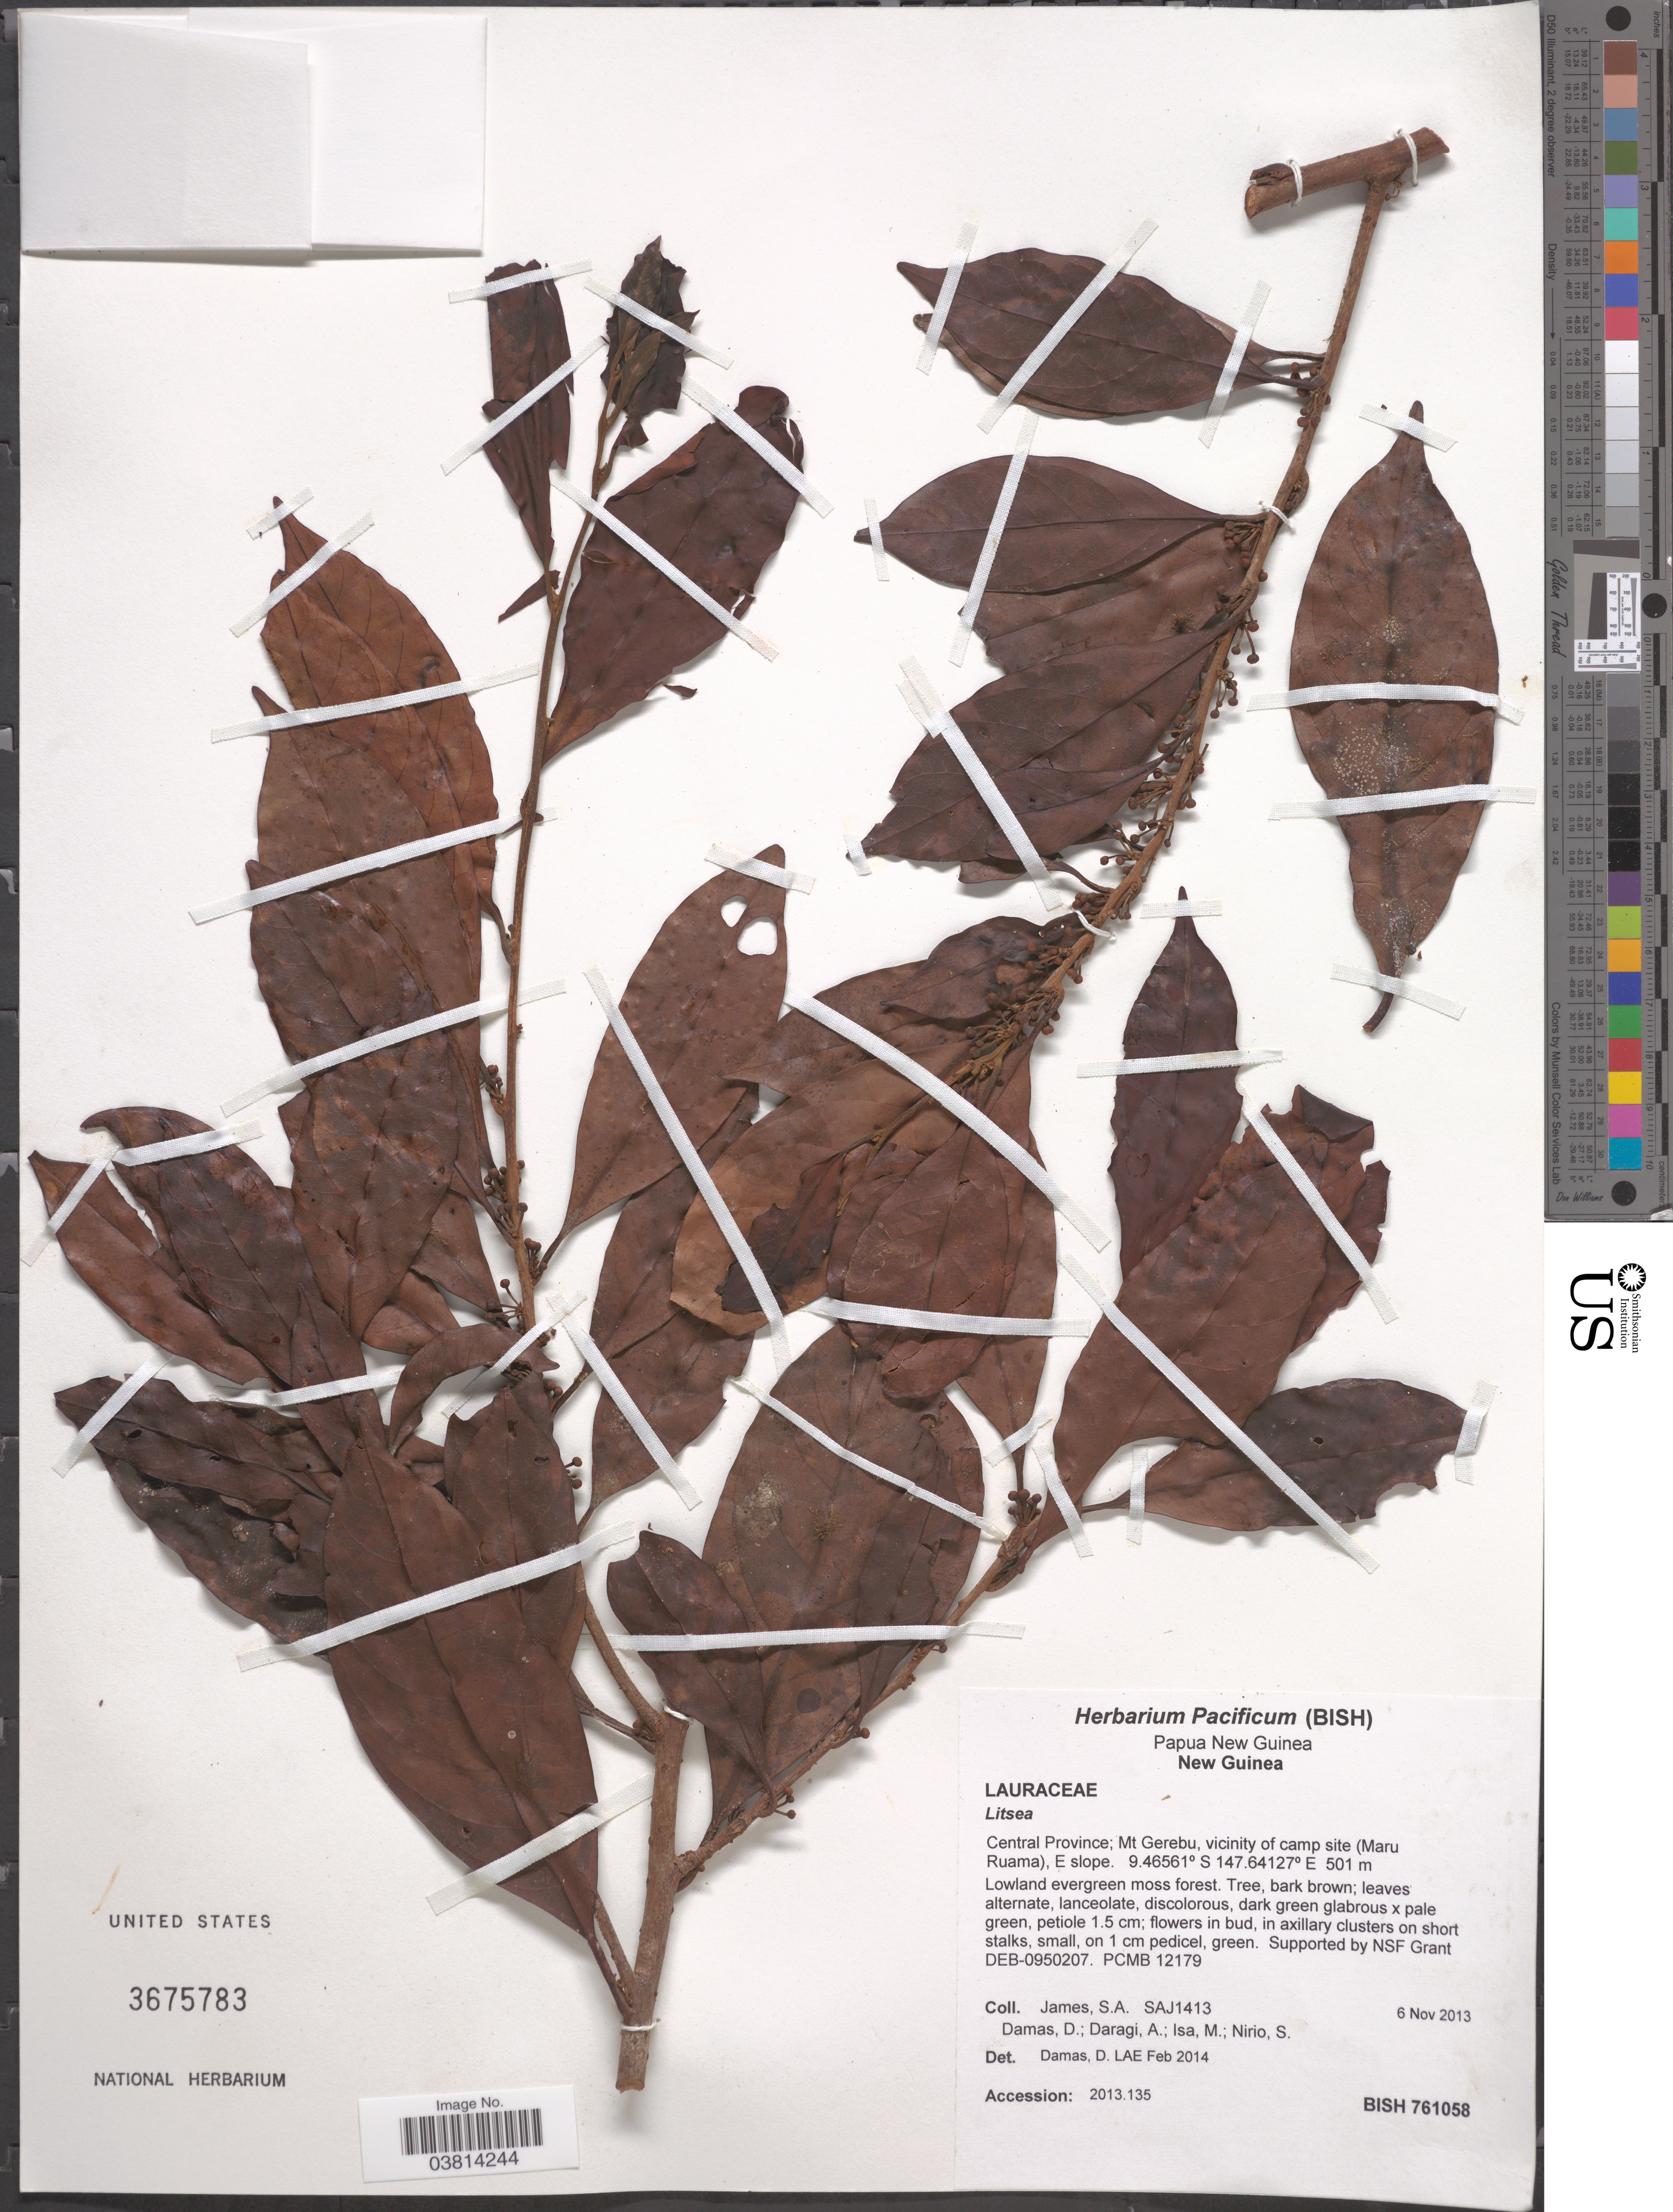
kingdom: Plantae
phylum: Tracheophyta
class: Magnoliopsida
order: Laurales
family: Lauraceae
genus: Litsea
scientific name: Litsea sp.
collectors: S. James, D. Damas, A. Daragi, M. Isa & S. Nirio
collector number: SAJ1413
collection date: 2013-11-06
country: Papua New Guinea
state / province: Central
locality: New Guinea. Mt Gerebu, vicinity of camp site (Maru Ruama), E slope.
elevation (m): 501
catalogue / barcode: US 3675783